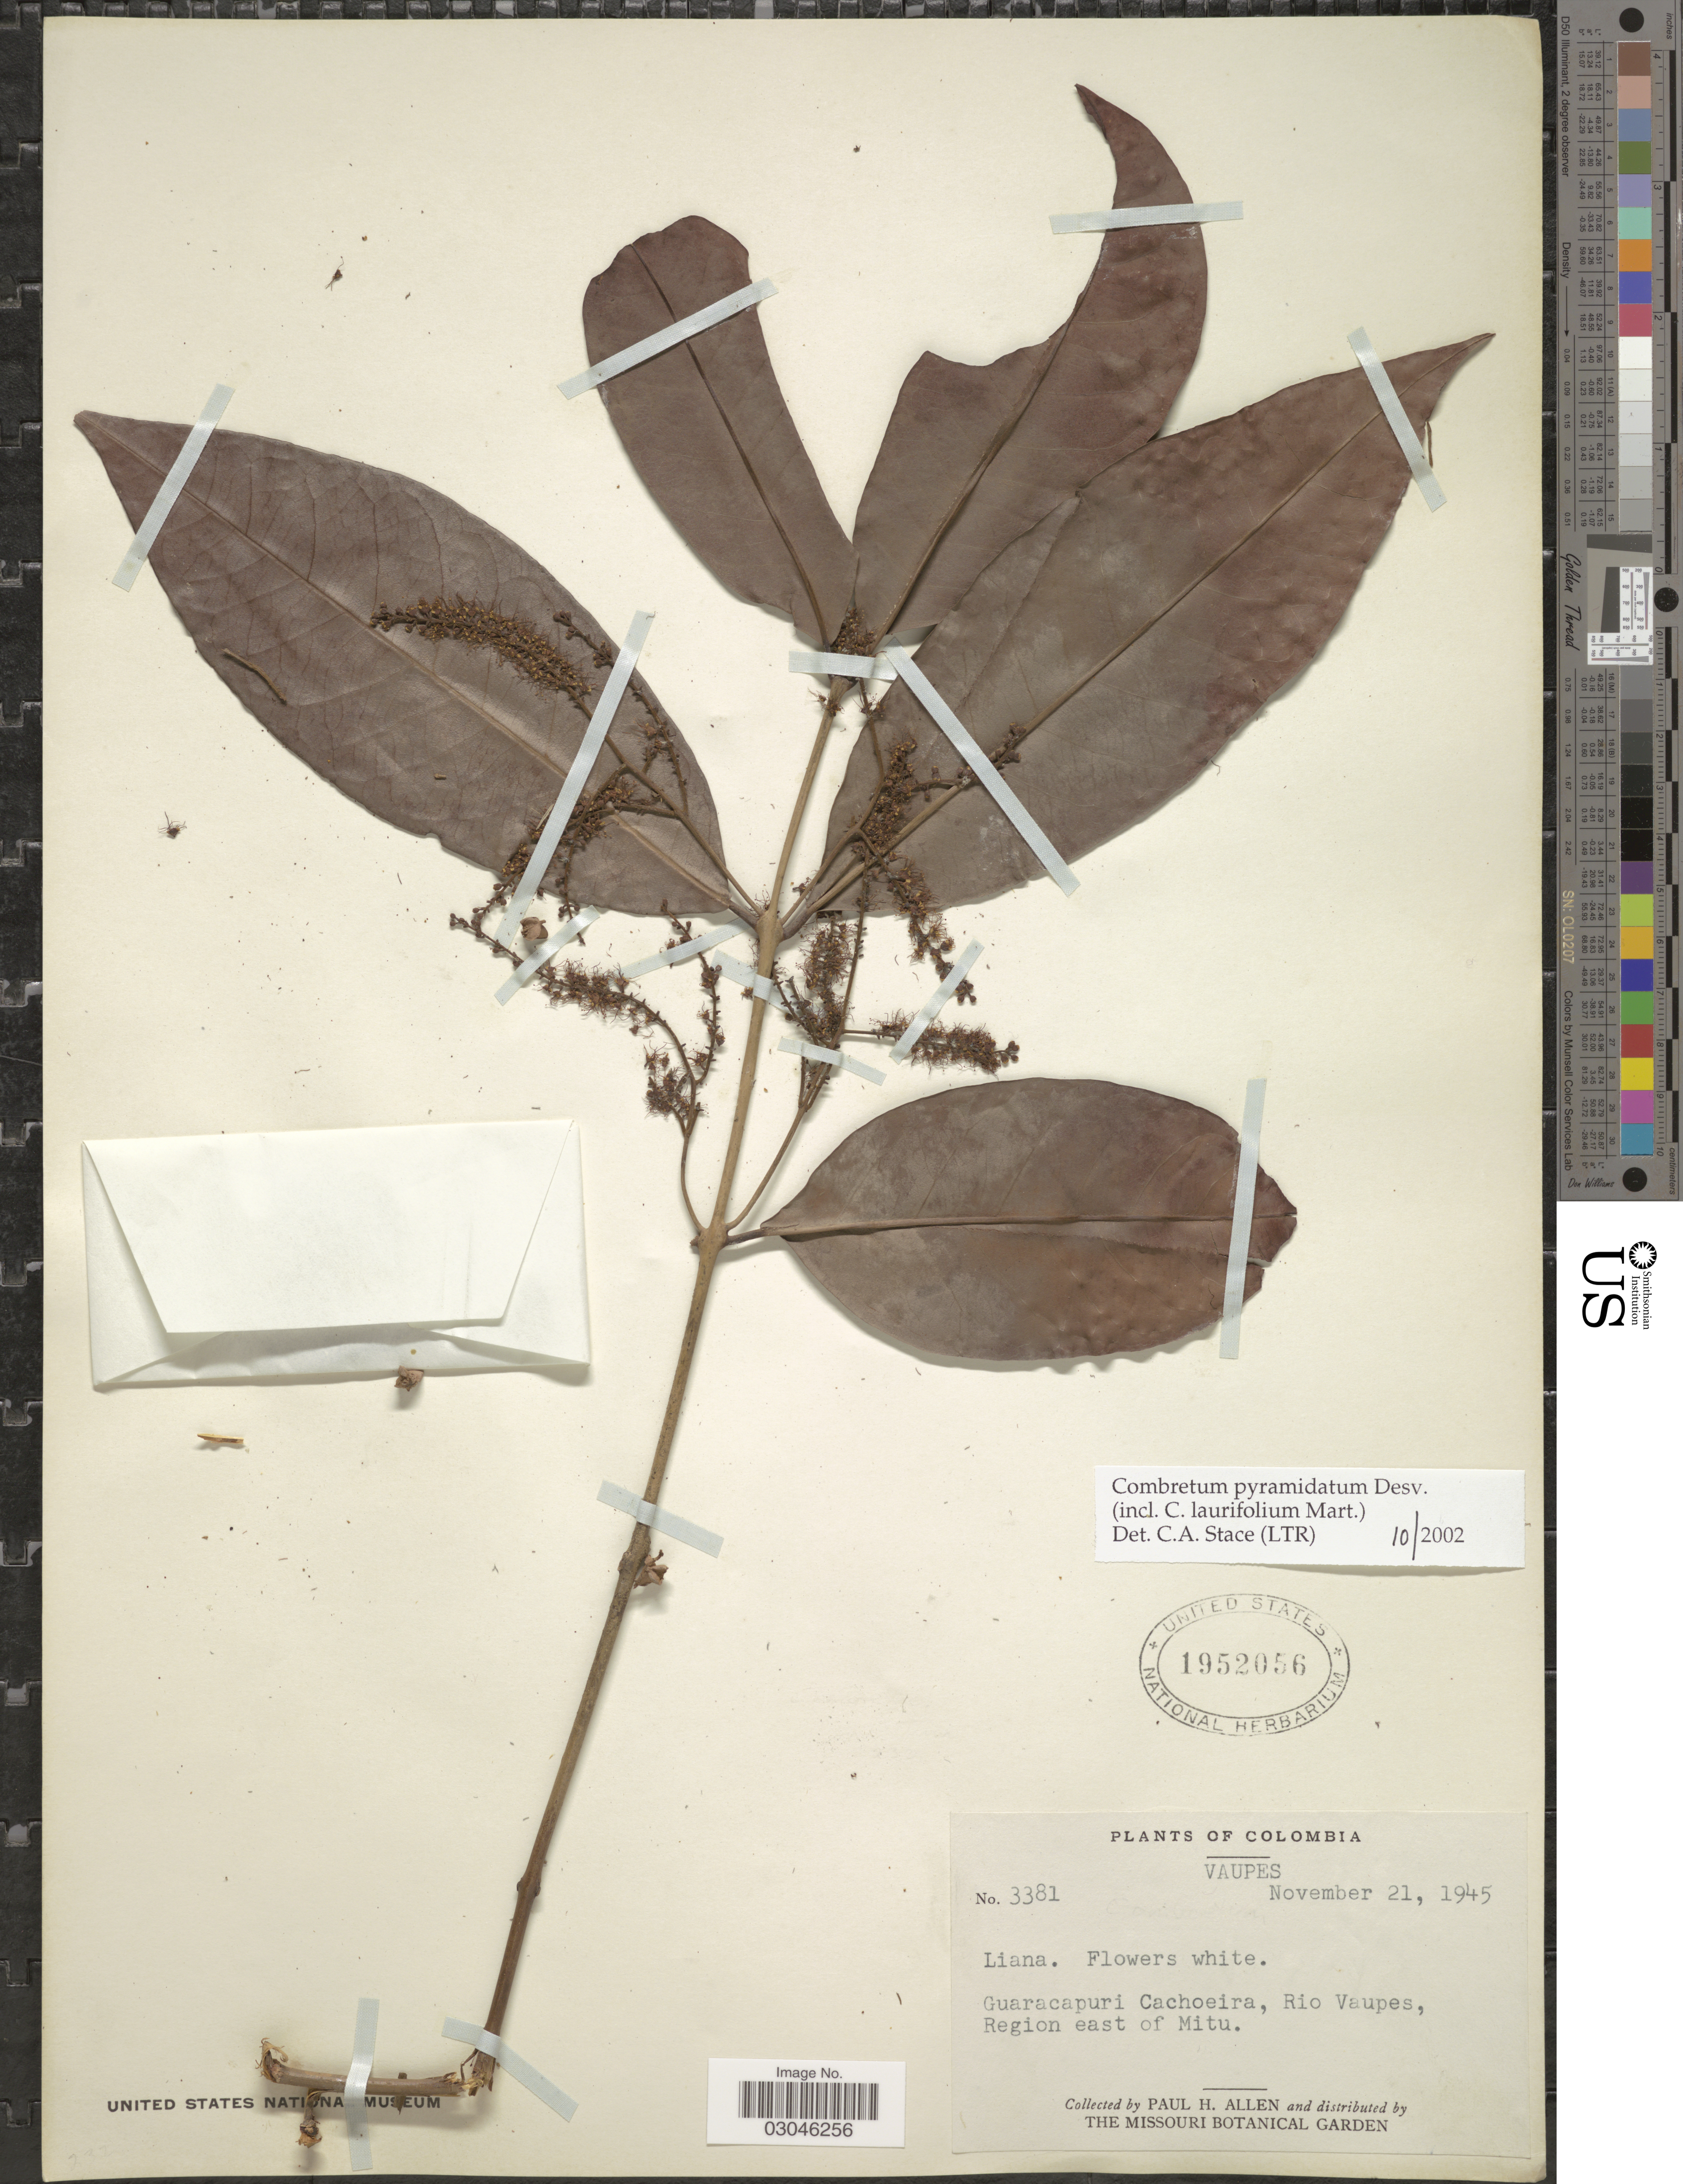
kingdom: Plantae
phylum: Tracheophyta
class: Magnoliopsida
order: Myrtales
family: Combretaceae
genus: Combretum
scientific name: Combretum pyramidatum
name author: Desv.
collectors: P. H. Allen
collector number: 3381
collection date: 1945-11-21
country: Colombia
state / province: Vaupés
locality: Guaracapuri Cachoeira, Rio Vaupes, Region east of Mitu.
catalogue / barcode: US 1952056